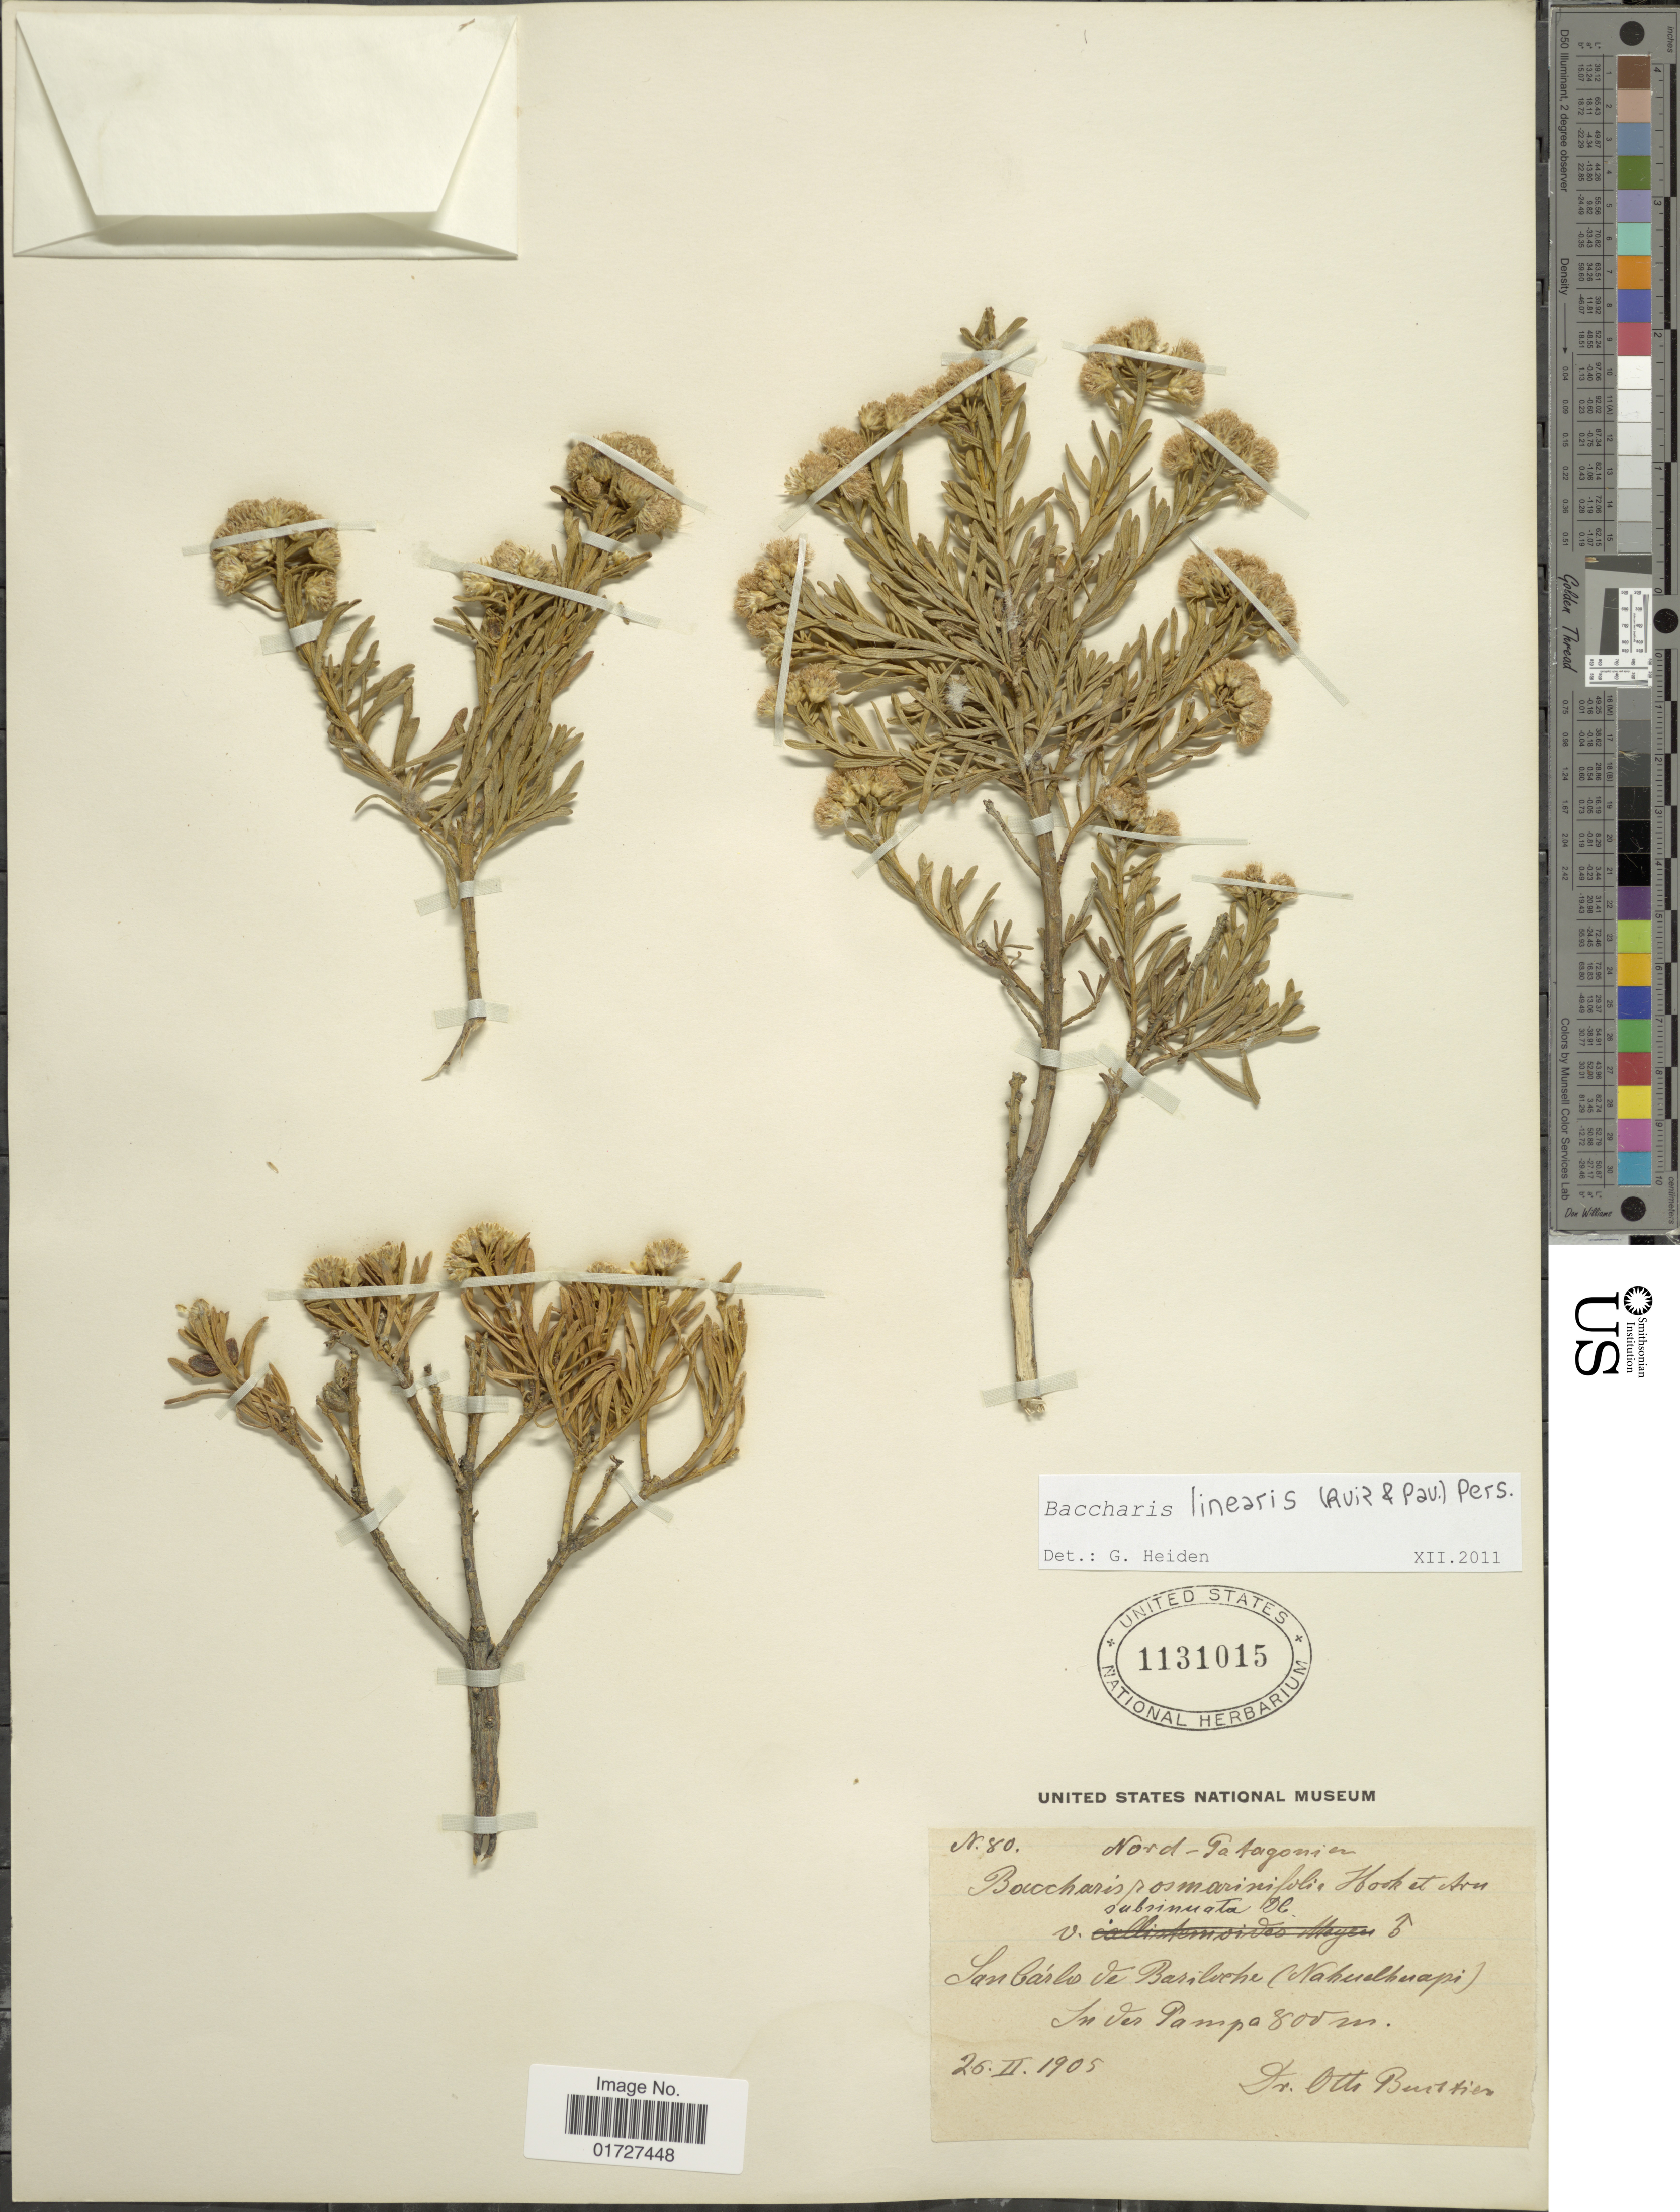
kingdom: Plantae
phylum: Tracheophyta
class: Magnoliopsida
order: Asterales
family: Asteraceae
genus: Baccharis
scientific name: Baccharis linearis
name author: (Ruiz & Pav.) Pers.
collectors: O. Buchtien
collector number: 80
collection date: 1905-02-26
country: Argentina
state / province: Río Negro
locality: Nord-Patagonia, San Carlos de Bariloche (Nahuelhuapi), in Pampa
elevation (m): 800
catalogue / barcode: US 1131015